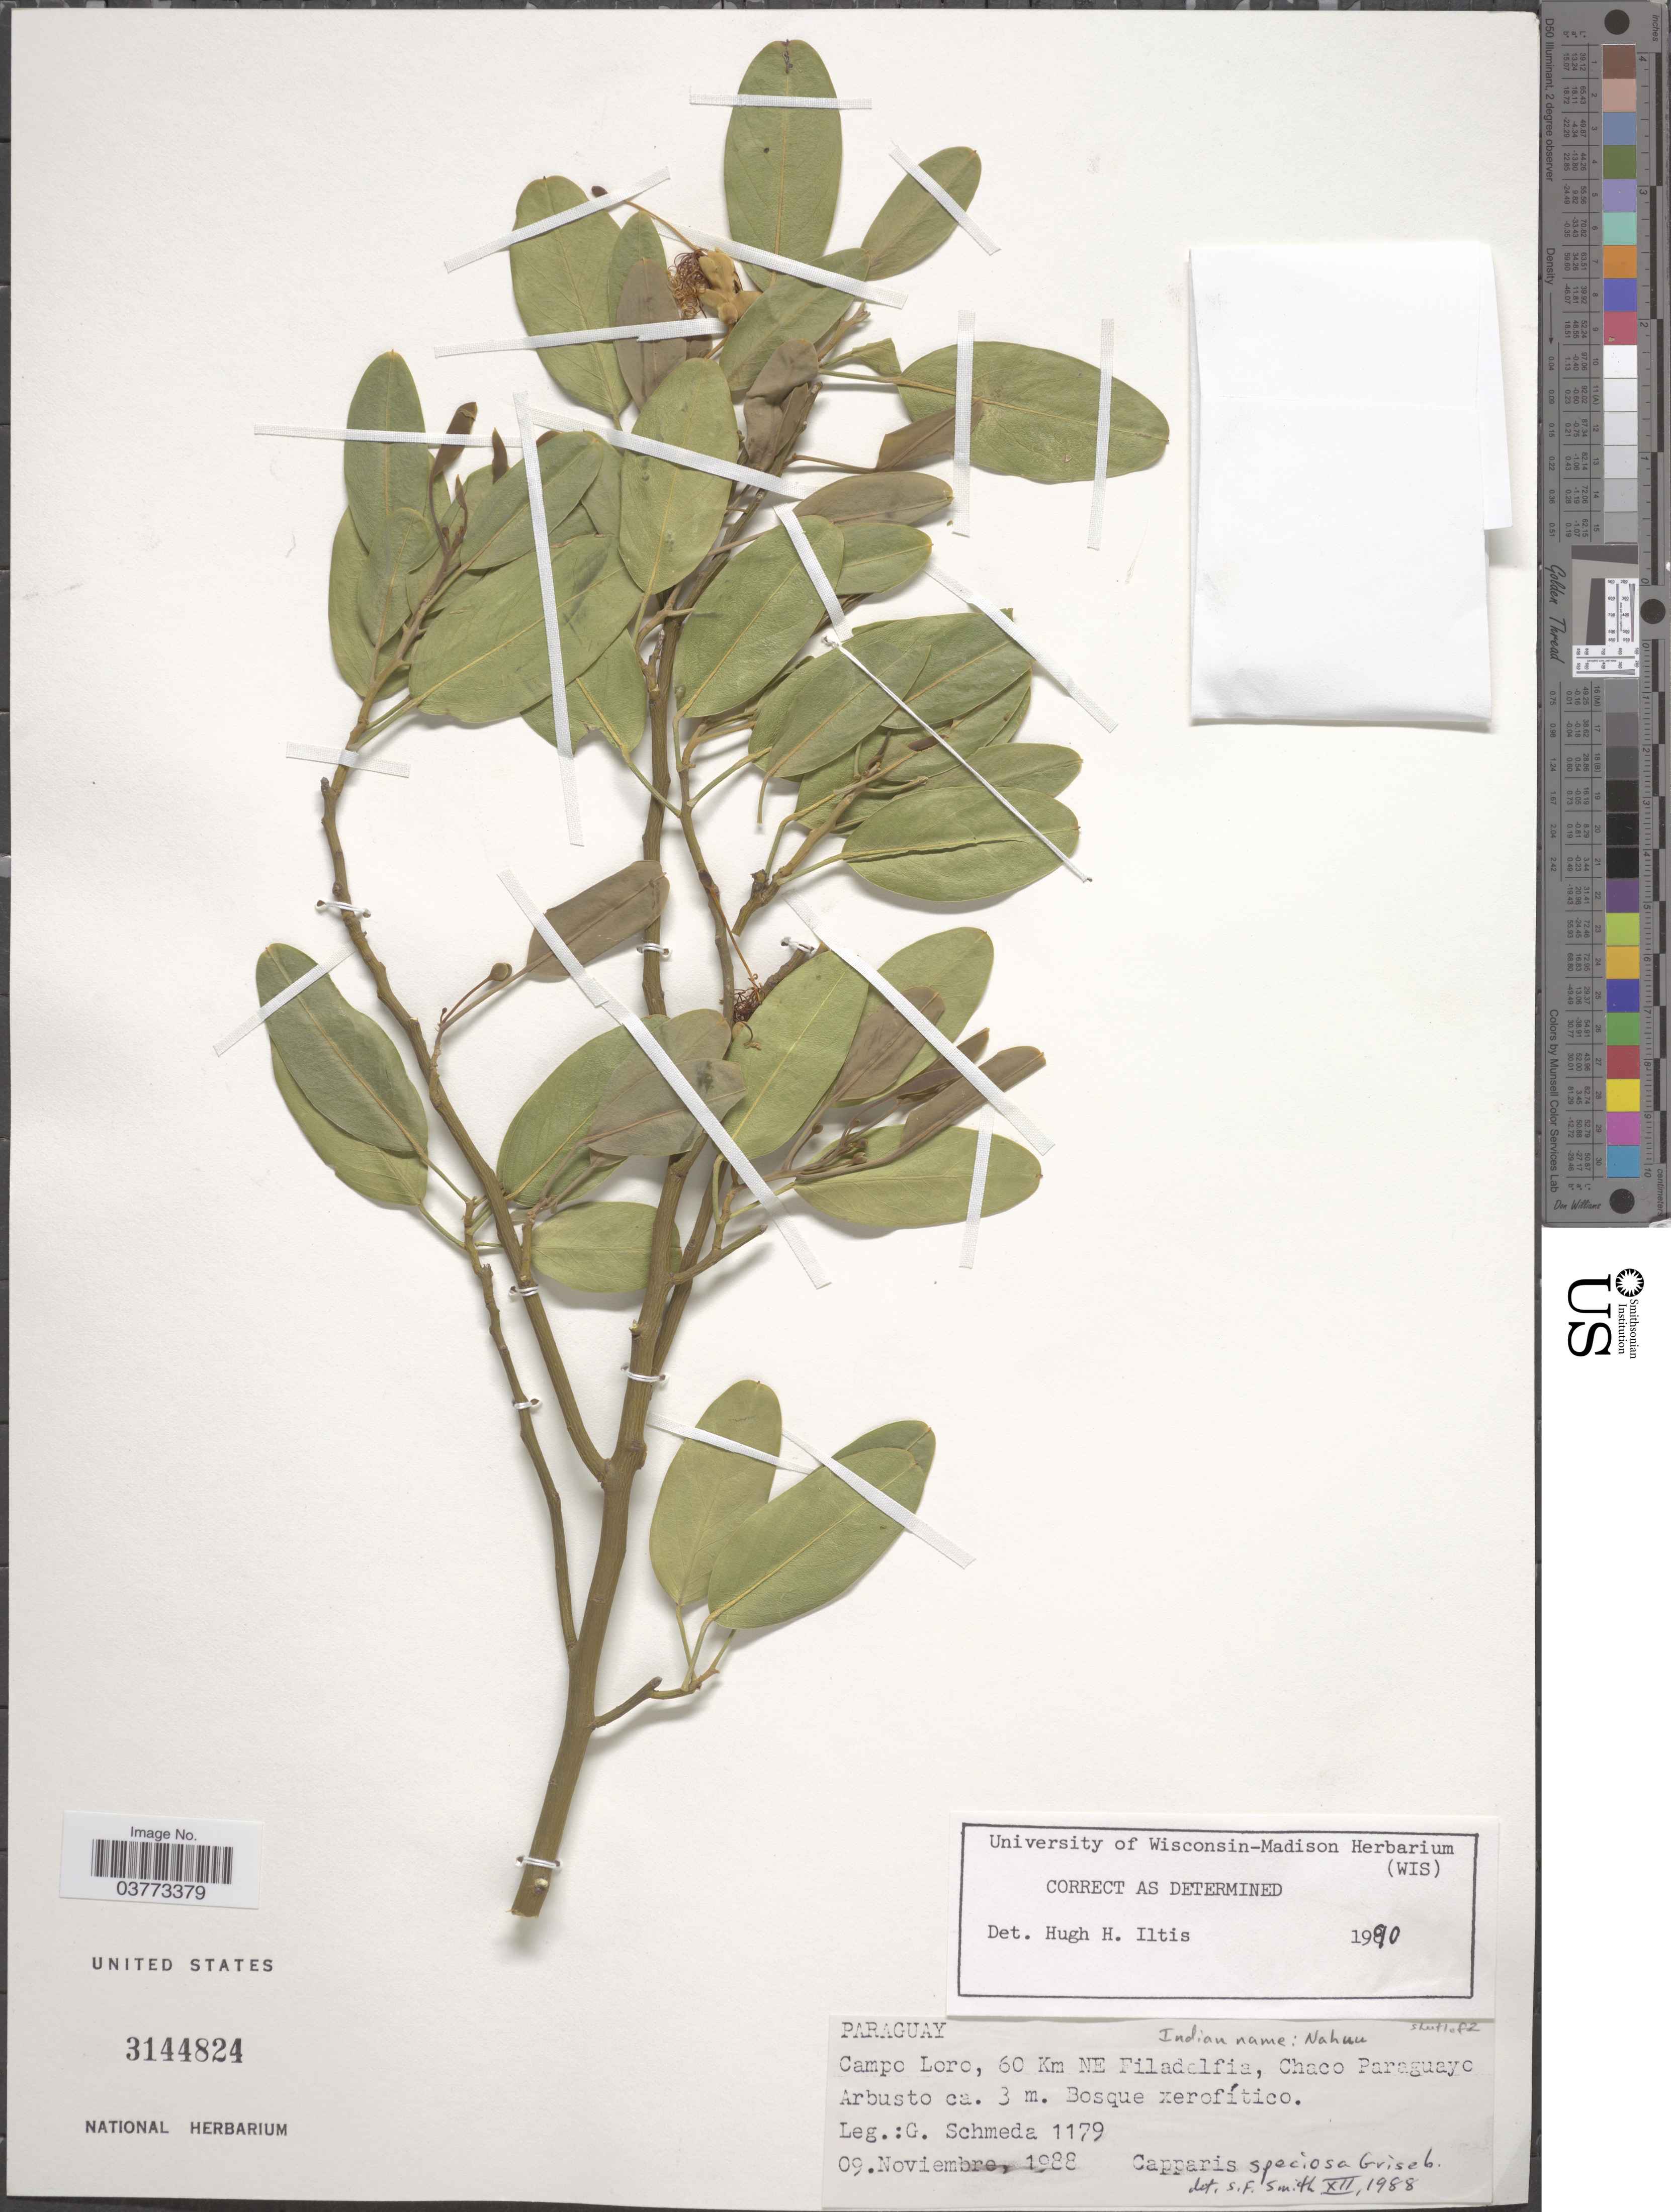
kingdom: Plantae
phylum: Tracheophyta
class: Magnoliopsida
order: Brassicales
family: Capparaceae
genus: Anisocapparis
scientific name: Anisocapparis speciosa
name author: (Griseb.) Cornejo & Iltis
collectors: G. Schmeda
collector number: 1179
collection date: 1988-11-09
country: Paraguay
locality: Campo Loro, 60 Km NE Filadelfia, Chaco Paraguayo.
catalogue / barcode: US 3144824